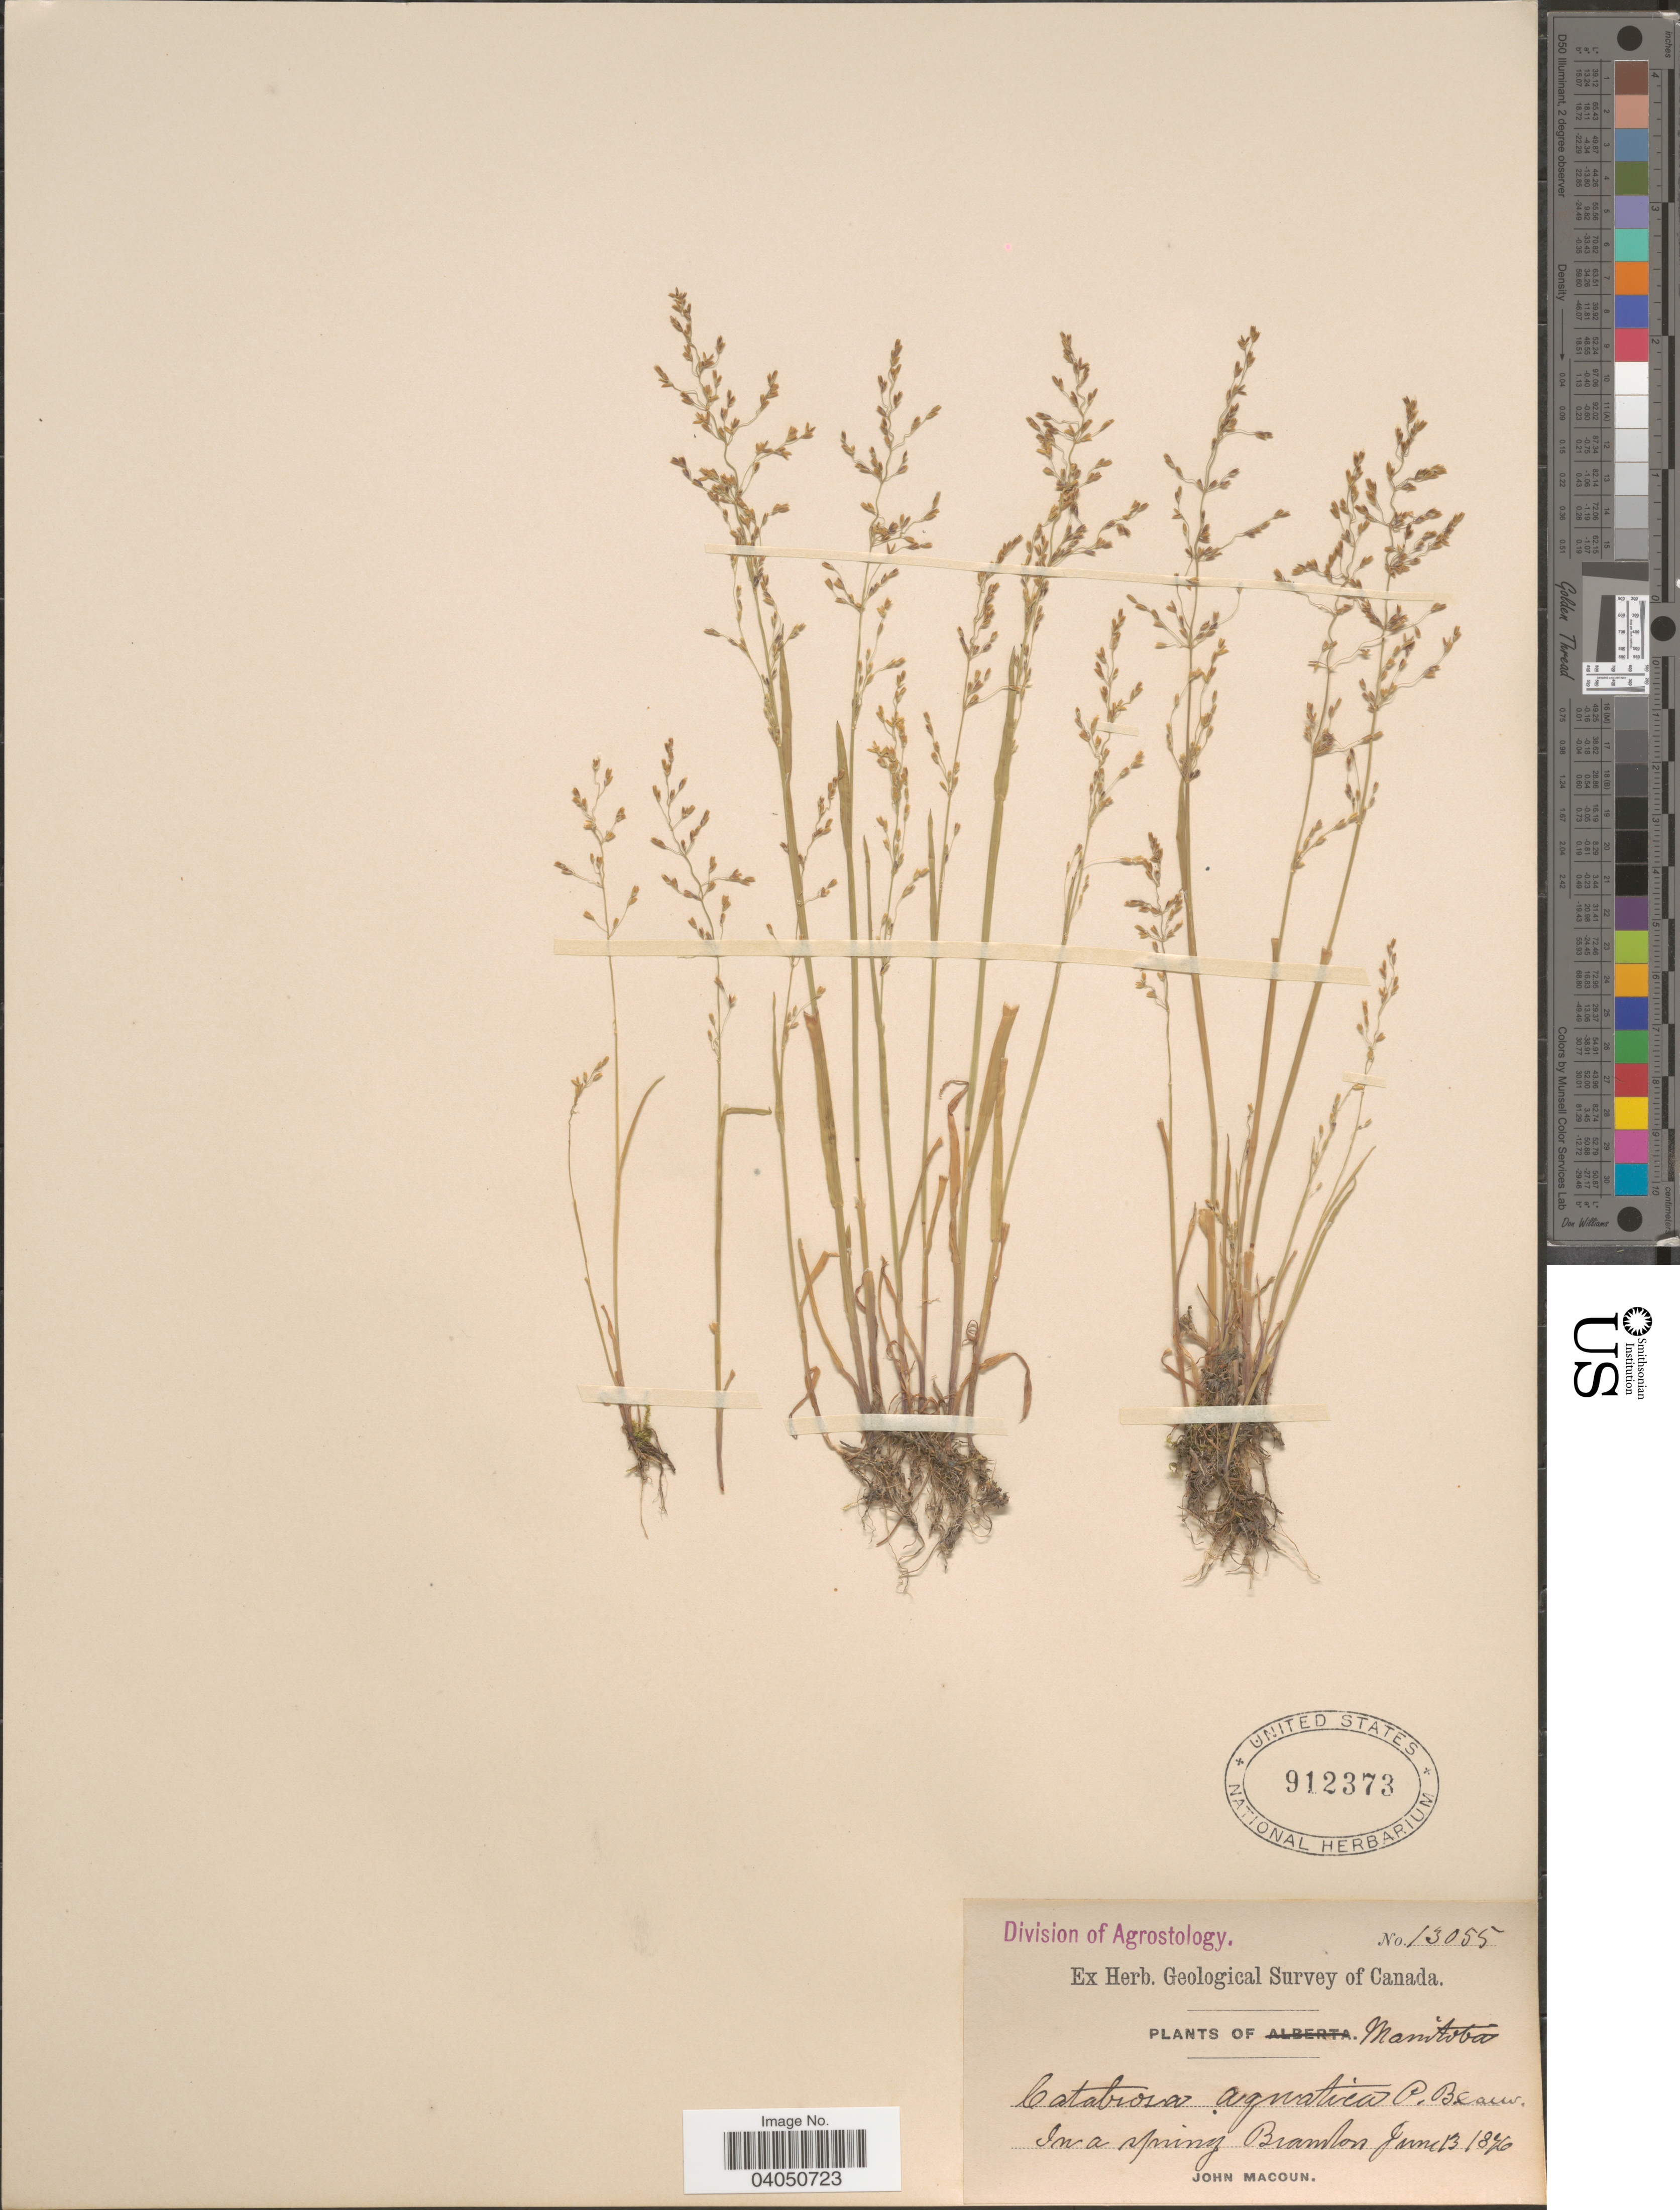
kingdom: Plantae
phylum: Tracheophyta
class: Liliopsida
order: Poales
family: Poaceae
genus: Catabrosa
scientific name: Catabrosa aquatica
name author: (L.) P. Beauv.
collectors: J. Macoun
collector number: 13055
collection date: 1876-06-13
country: Canada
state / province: Manitoba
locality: In a spring Brandon.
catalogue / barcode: US 912373